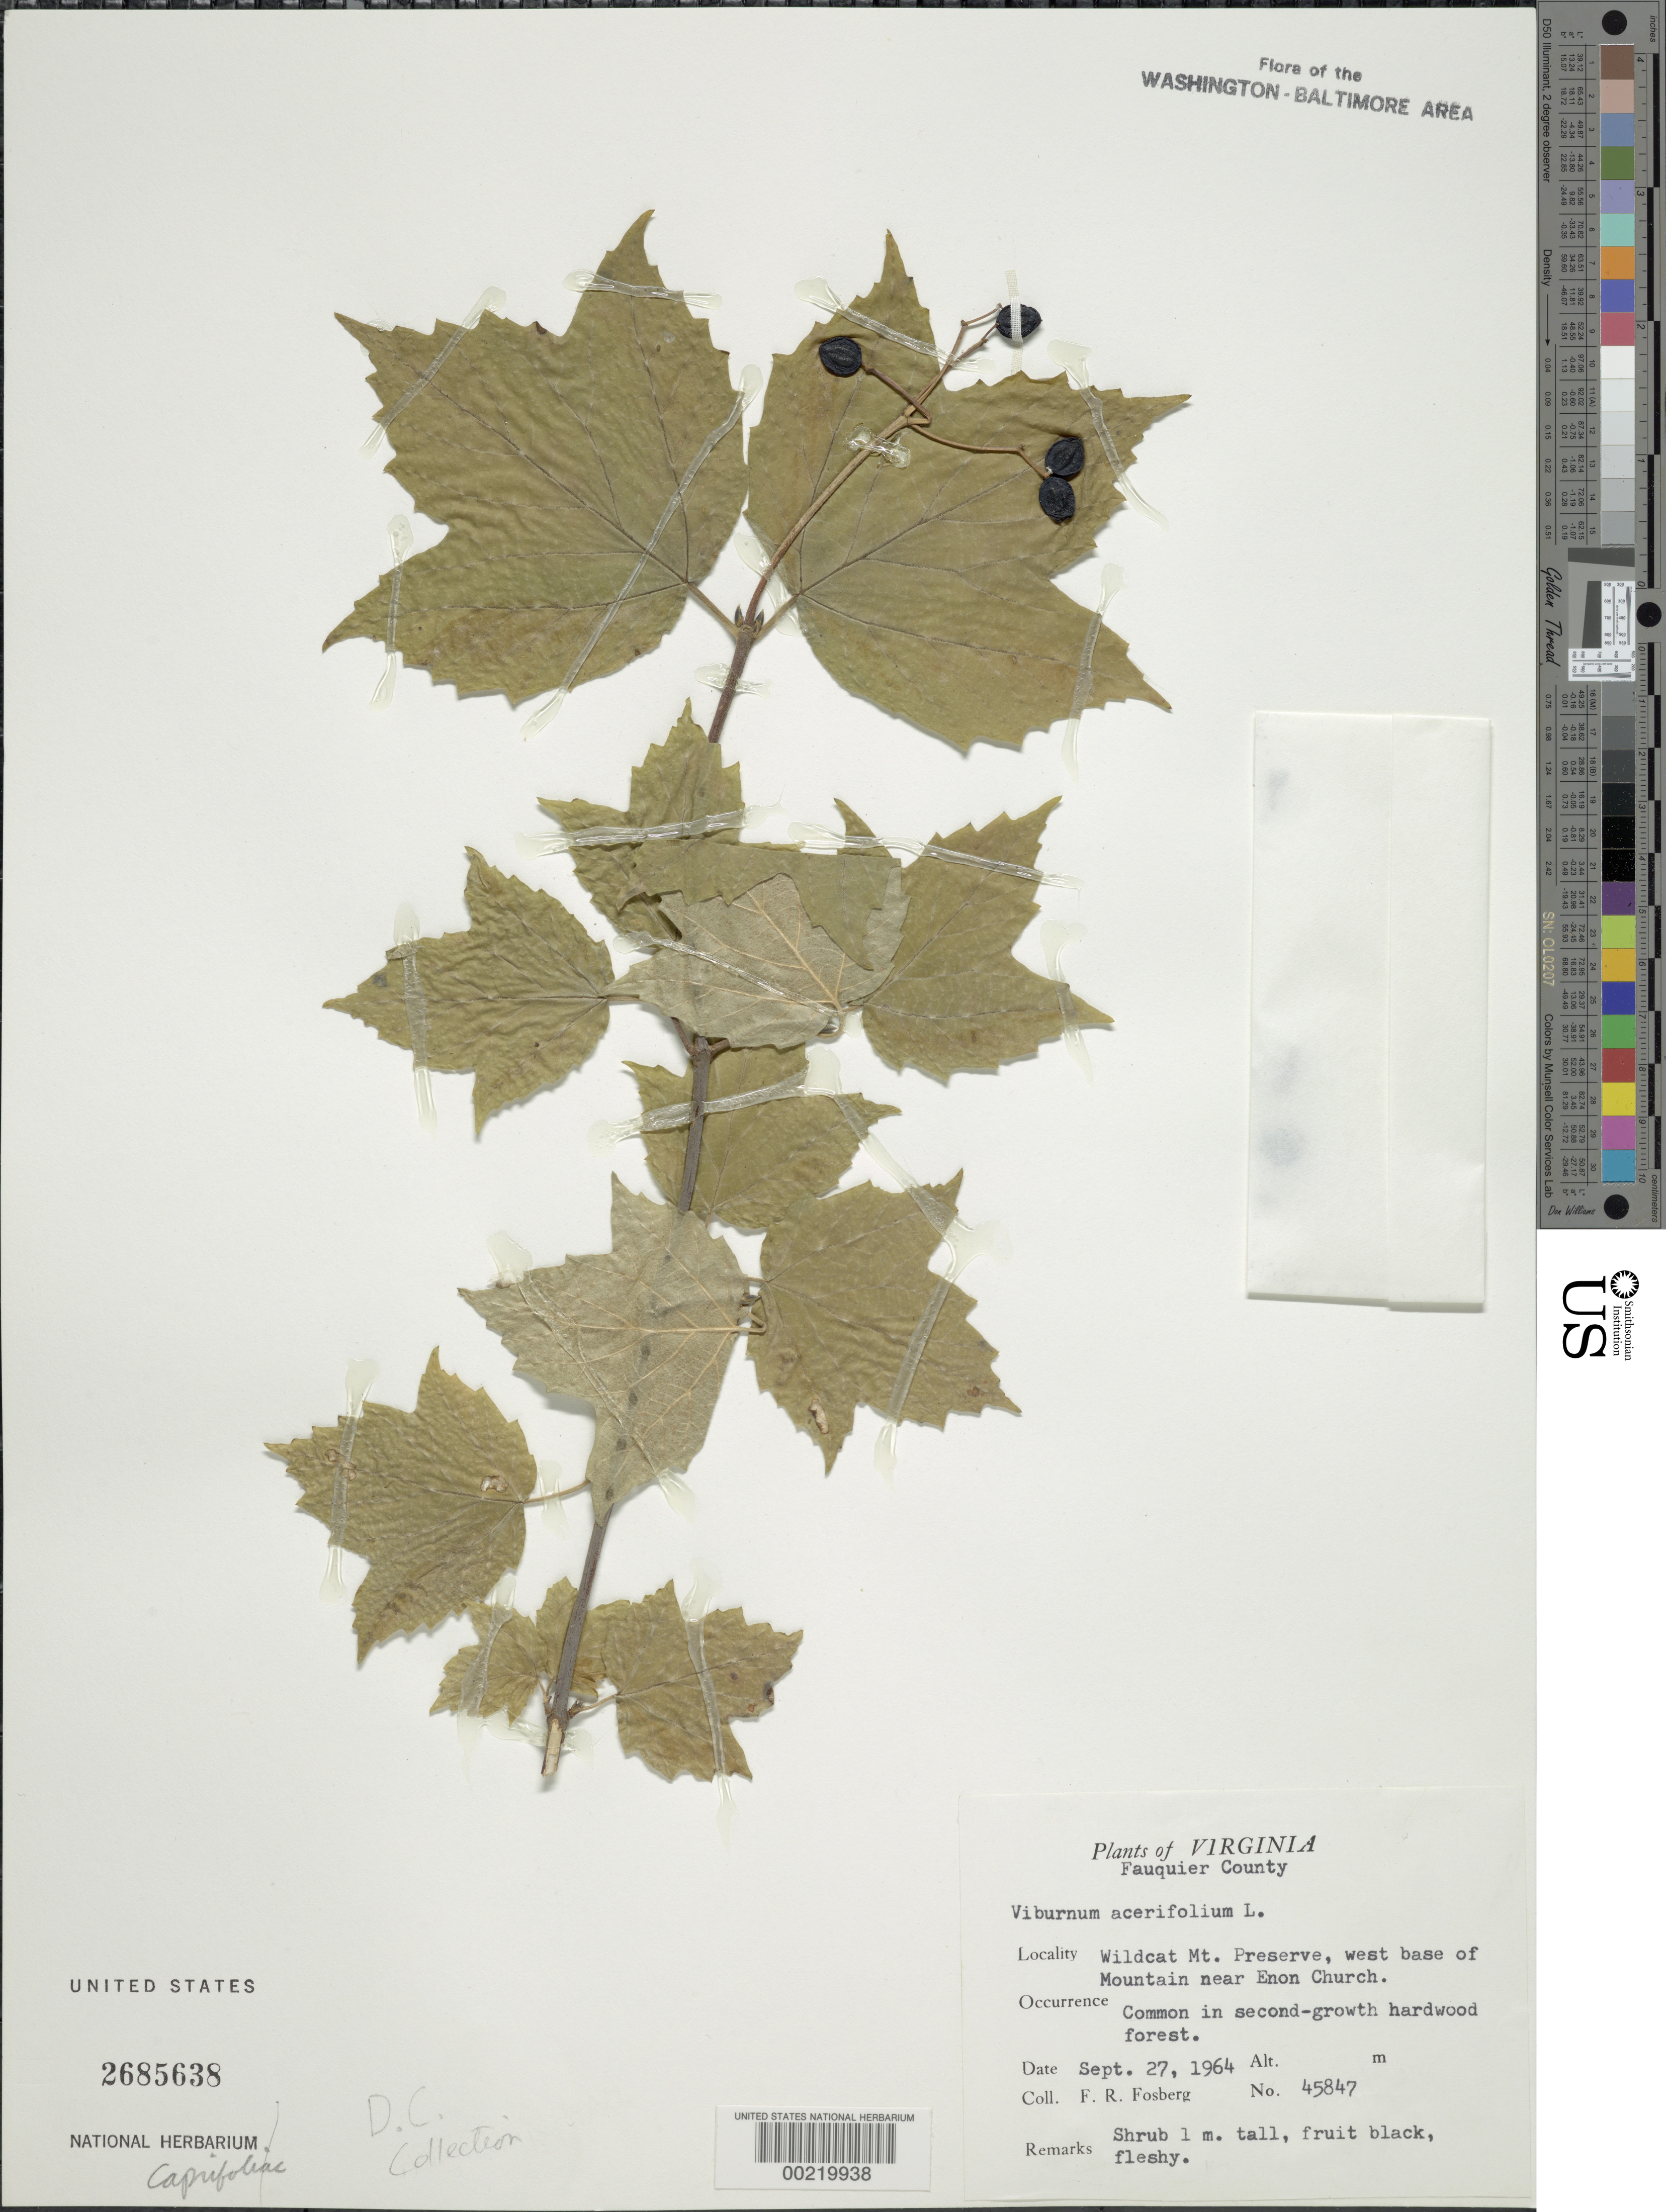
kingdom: Plantae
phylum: Tracheophyta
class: Magnoliopsida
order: Dipsacales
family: Viburnaceae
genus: Viburnum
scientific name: Viburnum acerifolium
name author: L.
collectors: F. R. Fosberg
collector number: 45847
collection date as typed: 27 Sep 1964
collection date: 1964-09-27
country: United States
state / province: Virginia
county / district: Fauquier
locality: Wildcat Mt. Preserve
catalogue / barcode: US 2685638